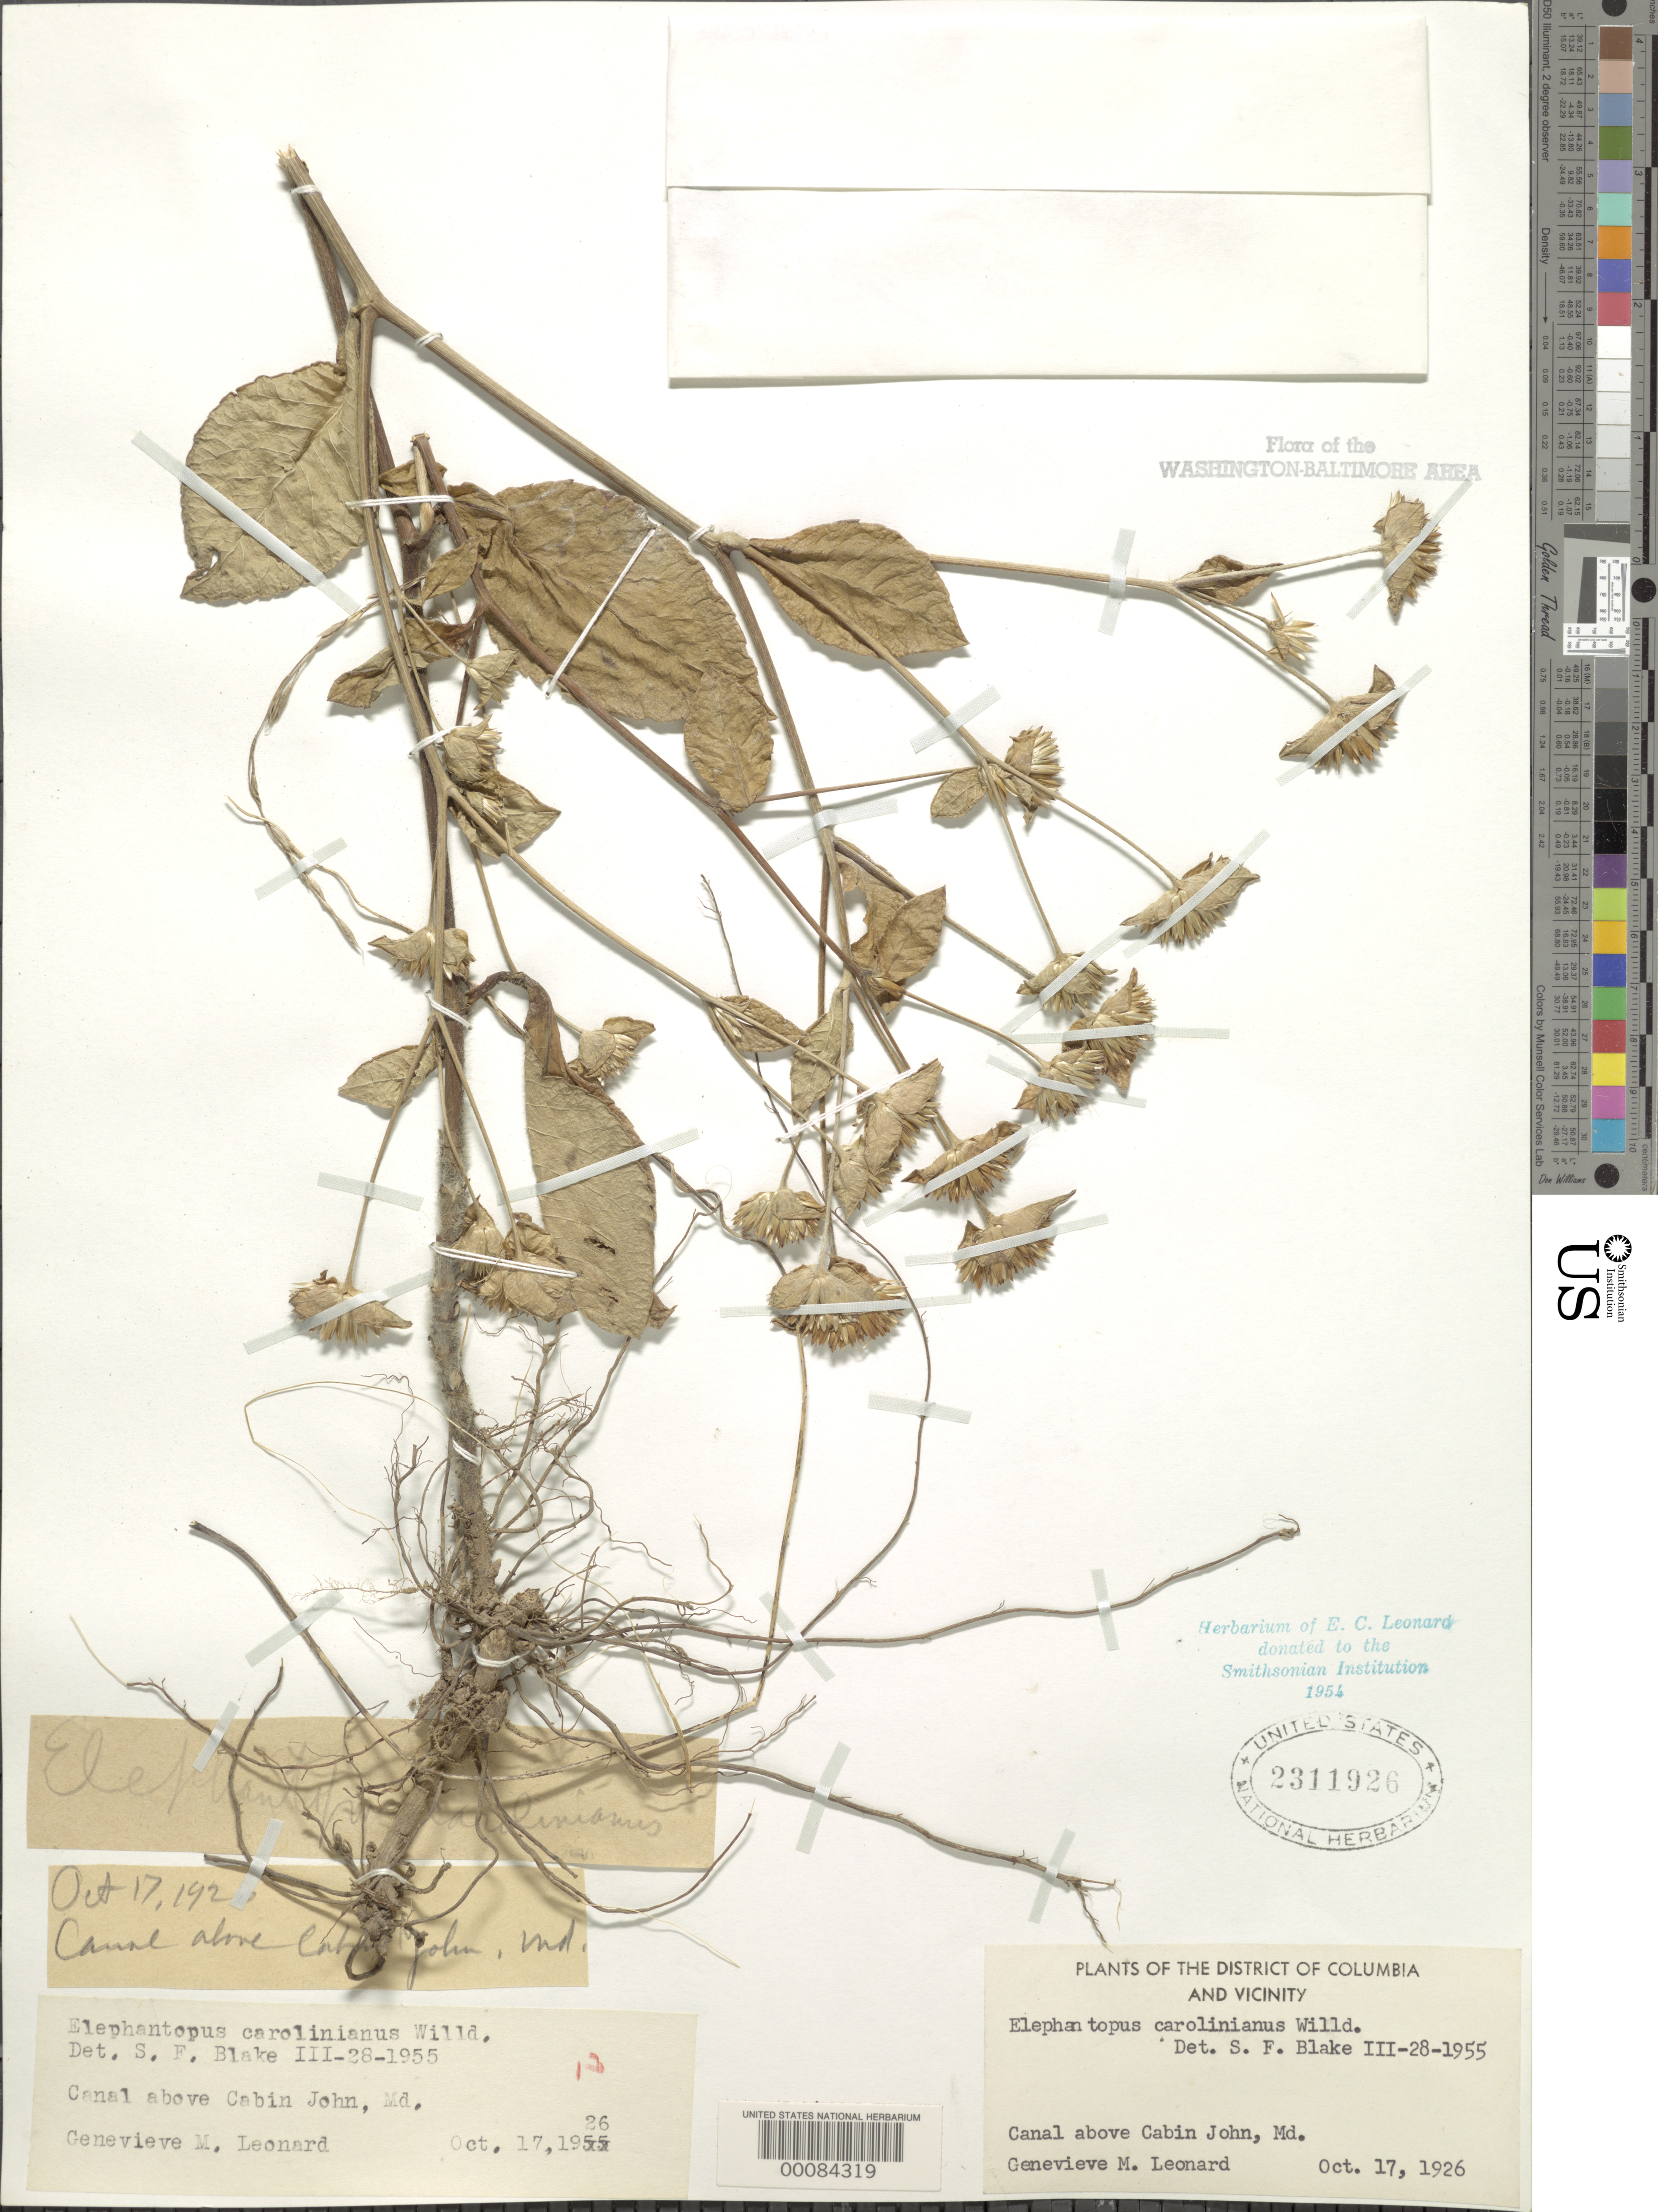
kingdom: Plantae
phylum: Tracheophyta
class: Magnoliopsida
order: Asterales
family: Asteraceae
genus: Elephantopus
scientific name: Elephantopus carolinianus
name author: Raeusch.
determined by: Blake, Sydney F.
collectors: G. M. Leonard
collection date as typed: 17 Oct 1926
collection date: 1926-10-17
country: United States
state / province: Maryland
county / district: Montgomery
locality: Canal above Cabin John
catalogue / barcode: US 2311926